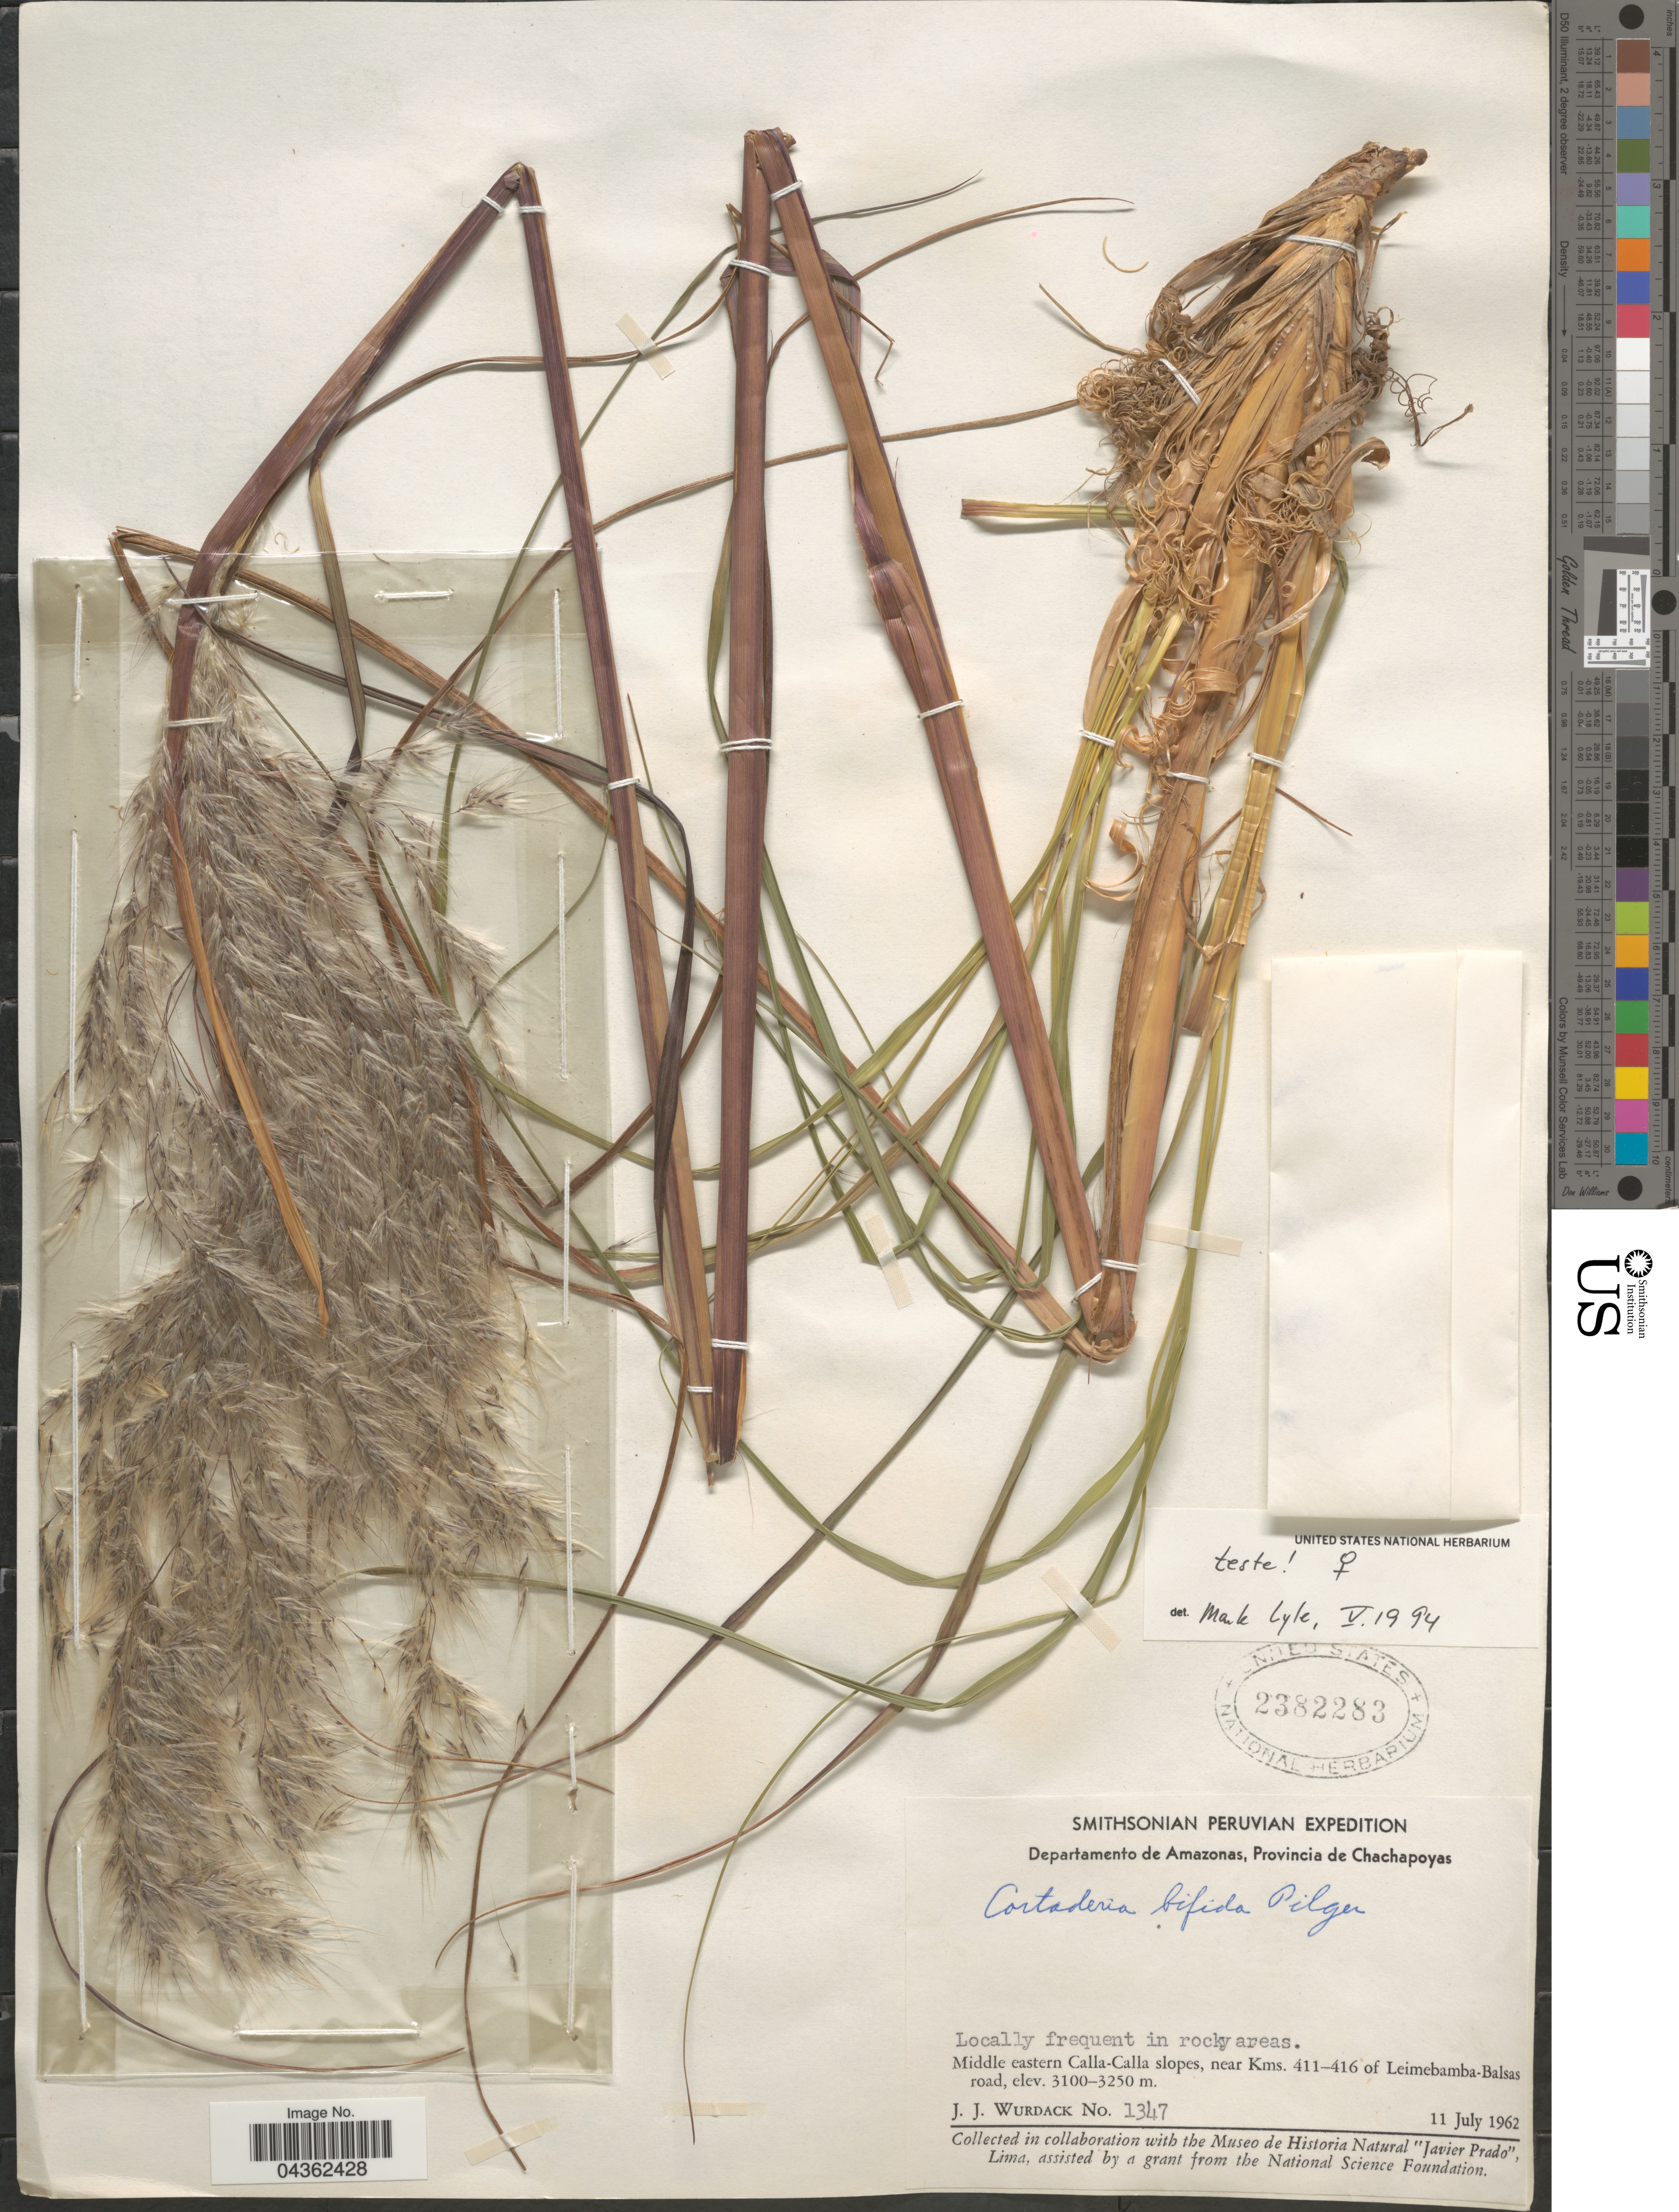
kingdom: Plantae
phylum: Tracheophyta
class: Liliopsida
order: Poales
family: Poaceae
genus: Cortaderia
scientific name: Cortaderia bifida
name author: Pilg.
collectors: J. J. Wurdack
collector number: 1347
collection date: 1962-07-11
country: Peru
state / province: Amazonas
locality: Smithsonian Peruvian Expedition. Departamento de Amazonas, Provincia de Chachapoyas. Middle eastern Calla-Calla slopes, near Kms. 411-416 of Leimebamba-Balsas road.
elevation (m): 3100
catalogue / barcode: US 2382283